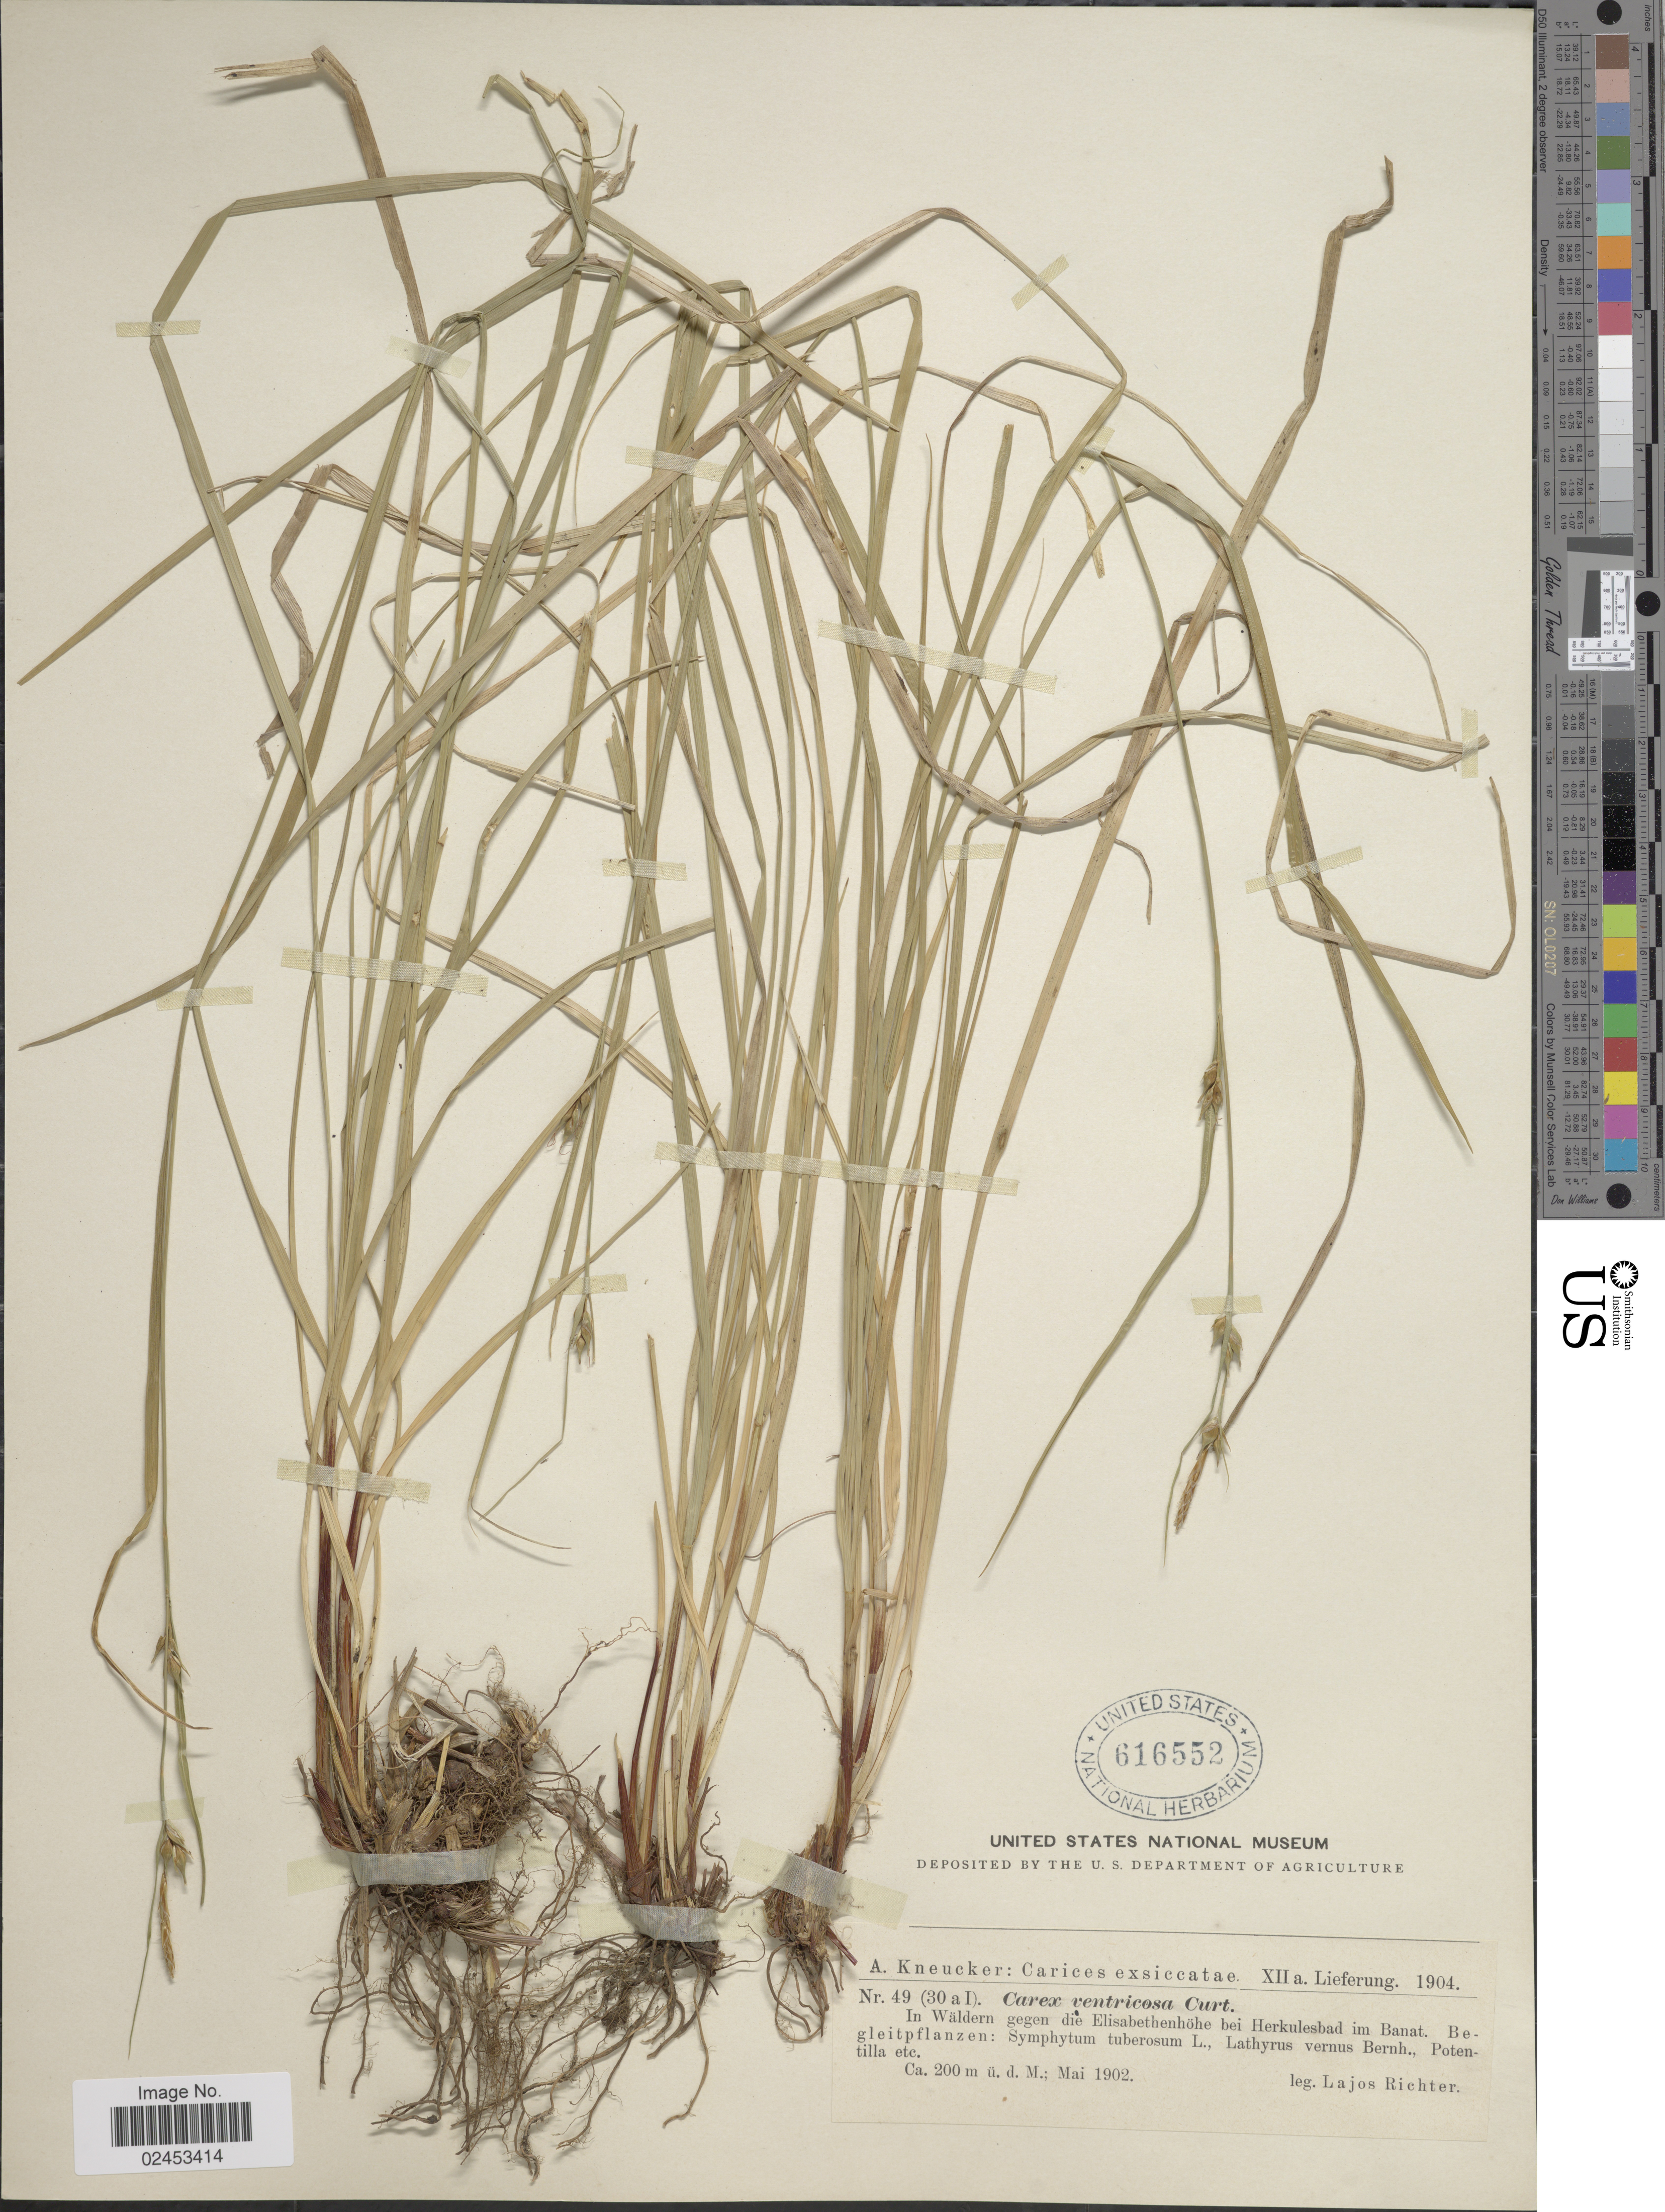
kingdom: Plantae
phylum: Tracheophyta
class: Liliopsida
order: Poales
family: Cyperaceae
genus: Carex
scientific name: Carex depauperata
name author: Curtis ex Woodw.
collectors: L. Richter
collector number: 49 (30 a I)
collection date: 1902-05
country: Romania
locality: In Wäldern gegen die Elisabethenhöhe bei Herkulesbad im Banat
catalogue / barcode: US 616552